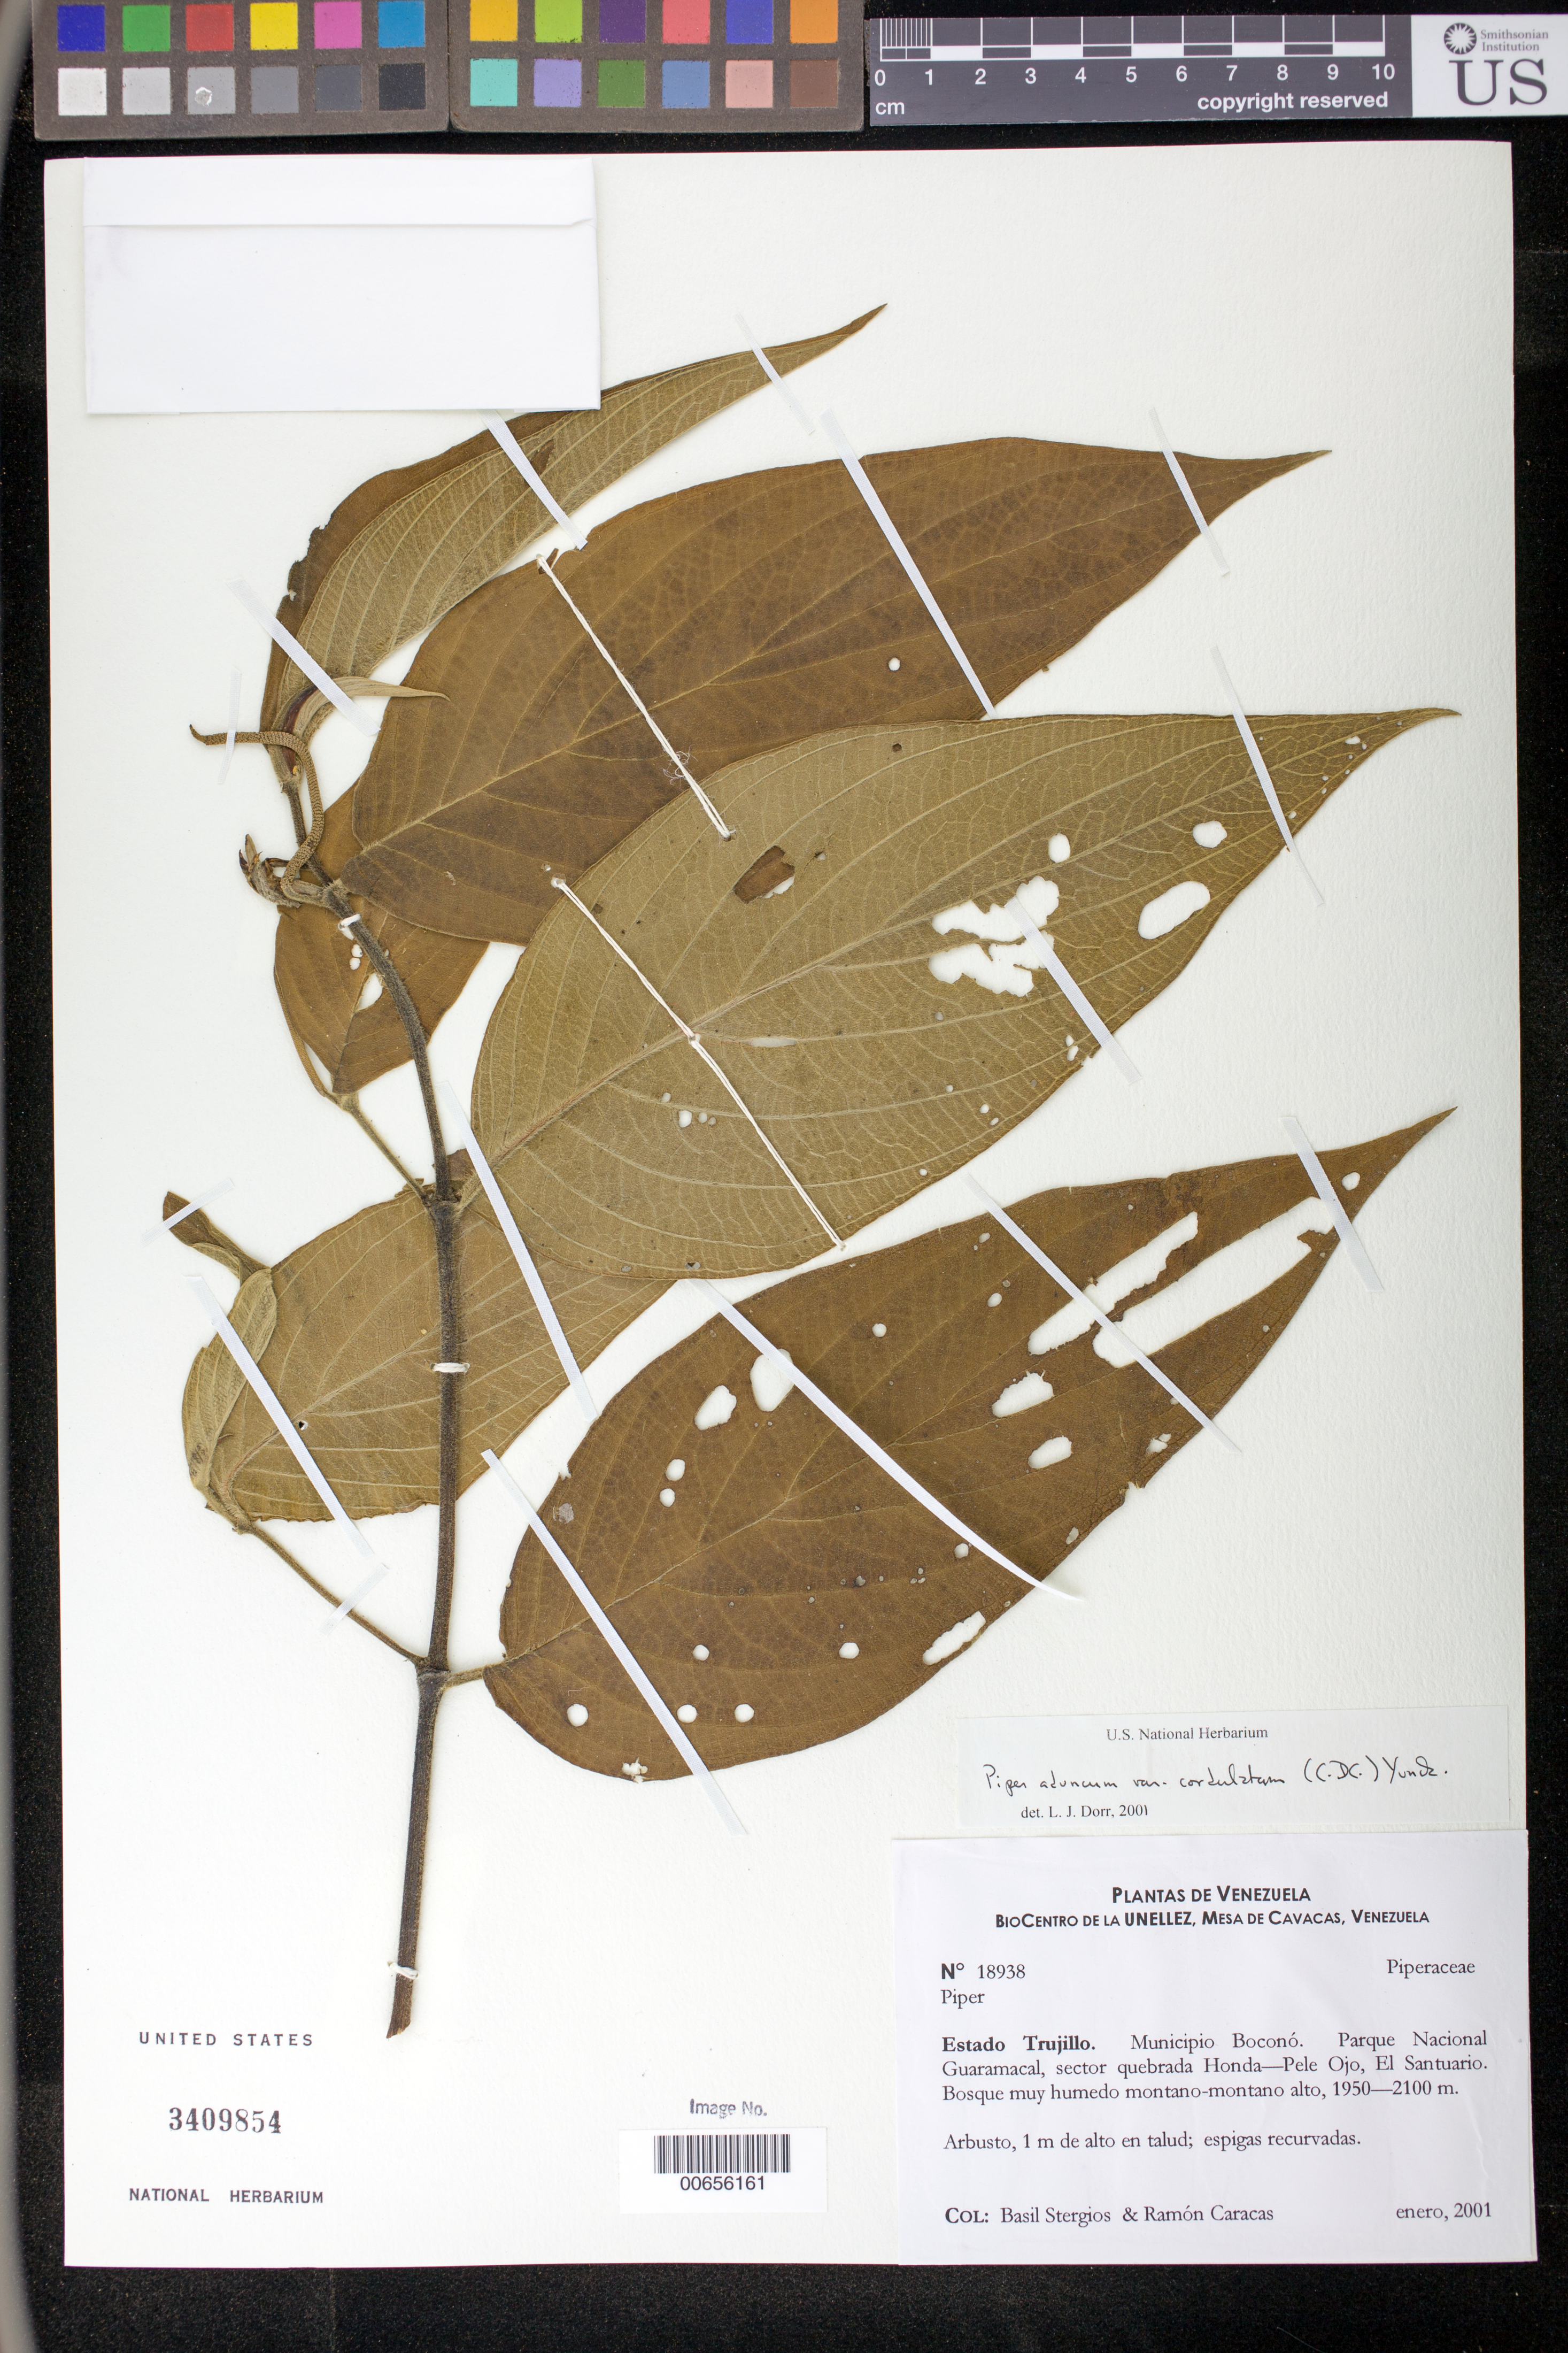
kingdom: Plantae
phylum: Tracheophyta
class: Magnoliopsida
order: Piperales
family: Piperaceae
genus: Piper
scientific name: Piper aduncum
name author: L.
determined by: Dorr, L. J., (BOT), Smithsonian Institution - National Museum of Natural History (UNITED STATES)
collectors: B. G. Stergios & R. Caracas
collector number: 18938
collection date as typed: Jan 2001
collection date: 2001-01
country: Venezuela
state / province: Trujillo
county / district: Boconó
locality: Parque Nacional Guaramacal, sector quebrada Honda-Pele Ojo, El Santuario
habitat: Bosque muy húmedo montano-montano alto.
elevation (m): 1950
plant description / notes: HUA, NY, PORT, US, VEN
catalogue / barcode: US 3409854